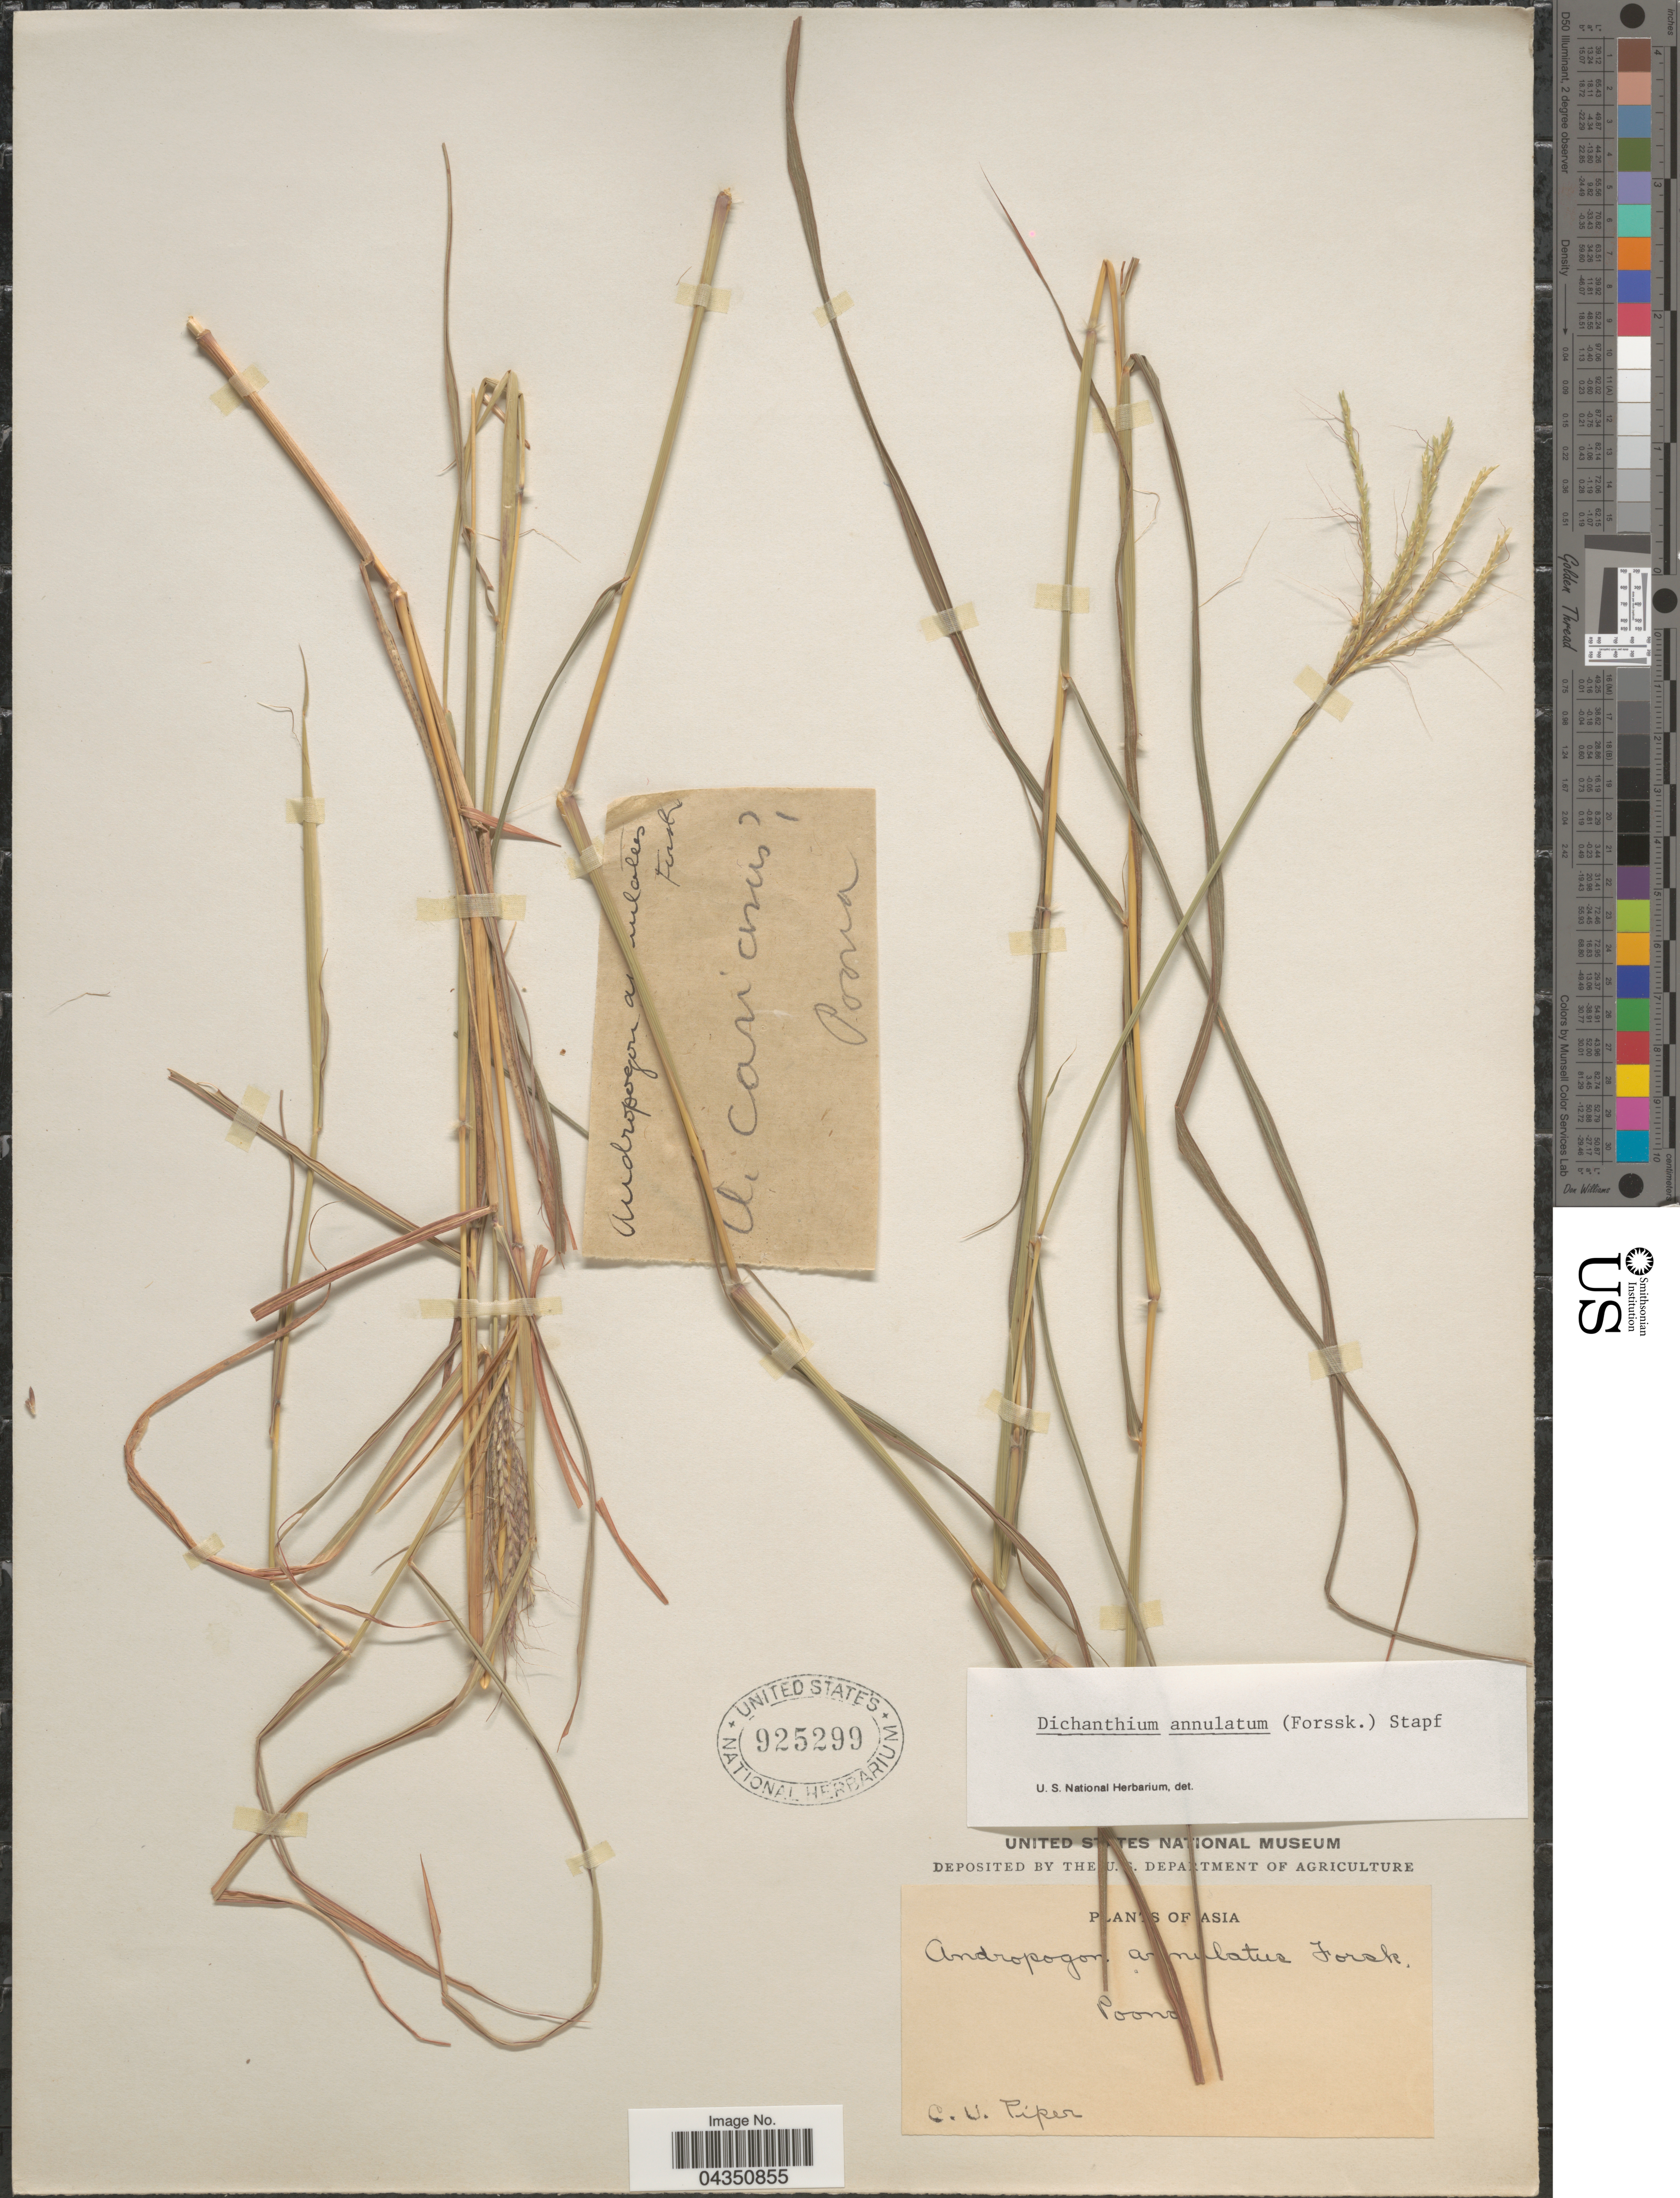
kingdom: Plantae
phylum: Tracheophyta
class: Liliopsida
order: Poales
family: Poaceae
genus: Dichanthium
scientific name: Dichanthium annulatum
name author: (Forssk.) Stapf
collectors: C. V. Piper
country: India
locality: Asia. Poona.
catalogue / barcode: US 925299